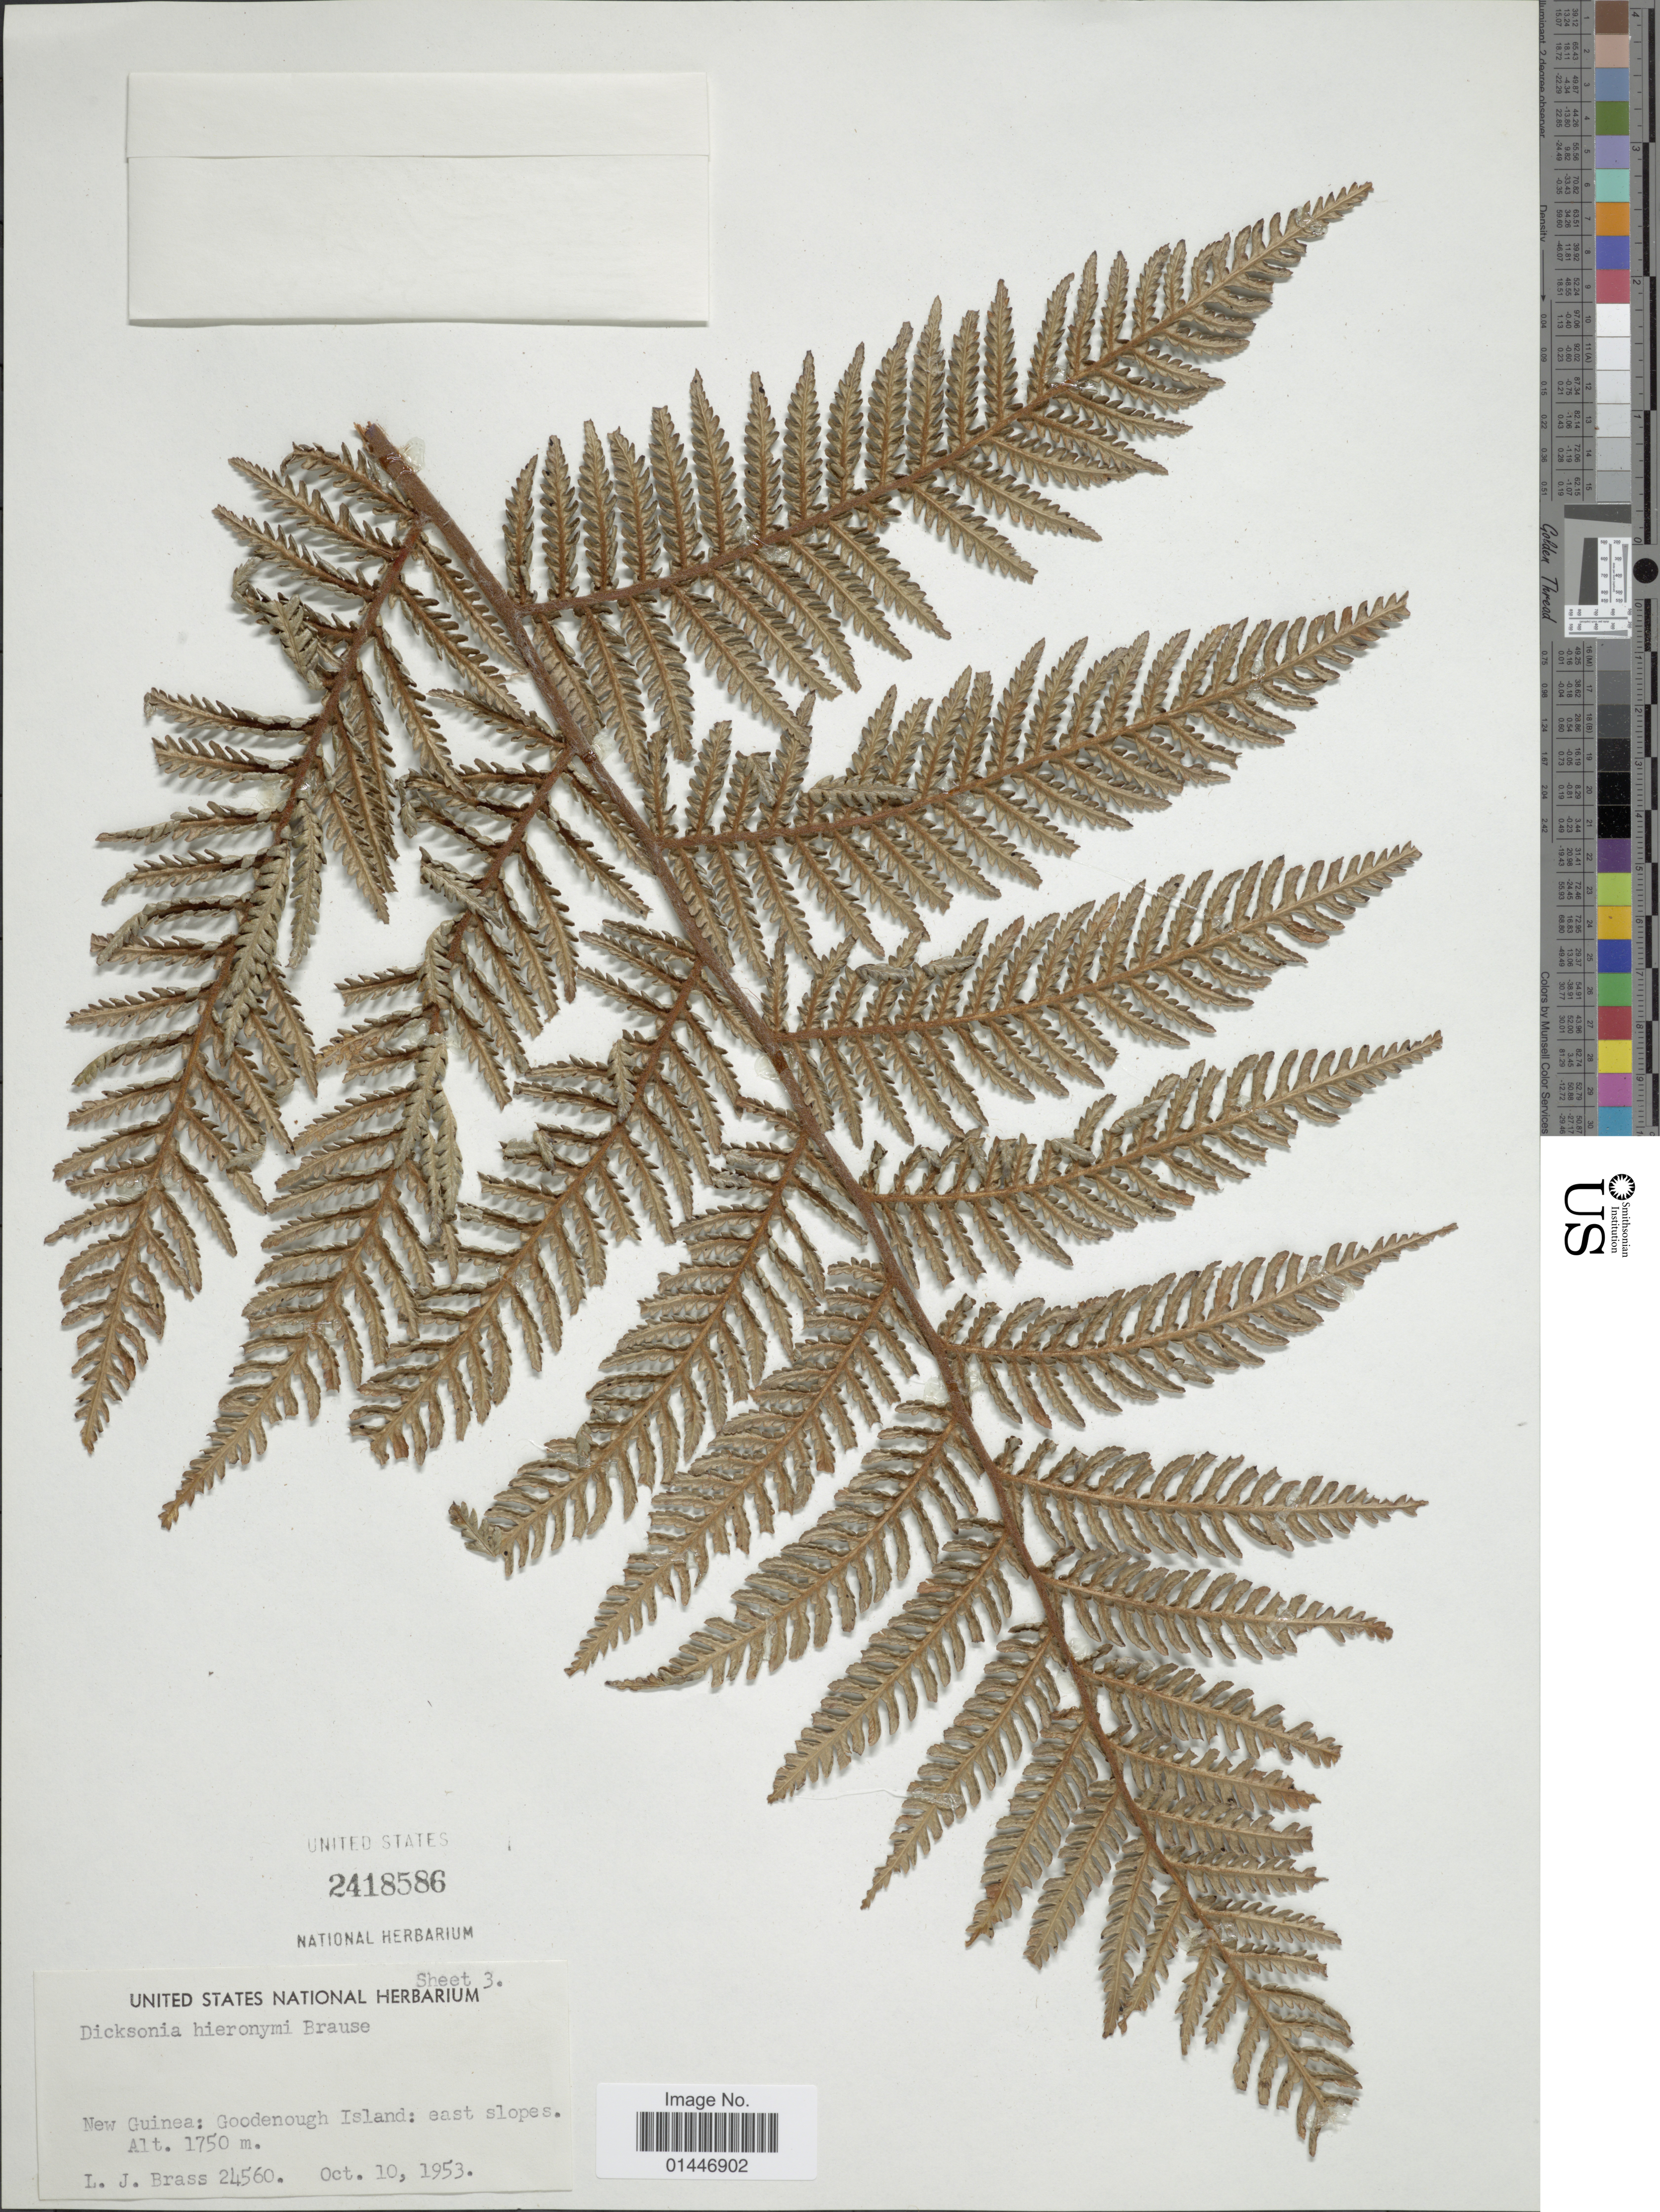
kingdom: Plantae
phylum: Tracheophyta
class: Polypodiopsida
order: Cyatheales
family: Dicksoniaceae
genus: Dicksonia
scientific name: Dicksonia lanigera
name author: Holttum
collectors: L. J. Brass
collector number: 24560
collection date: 1953-10-10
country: Papua New Guinea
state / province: Milne Bay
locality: New Guinea: Goodenough Island: east slopes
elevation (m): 1750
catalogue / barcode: US 2418586